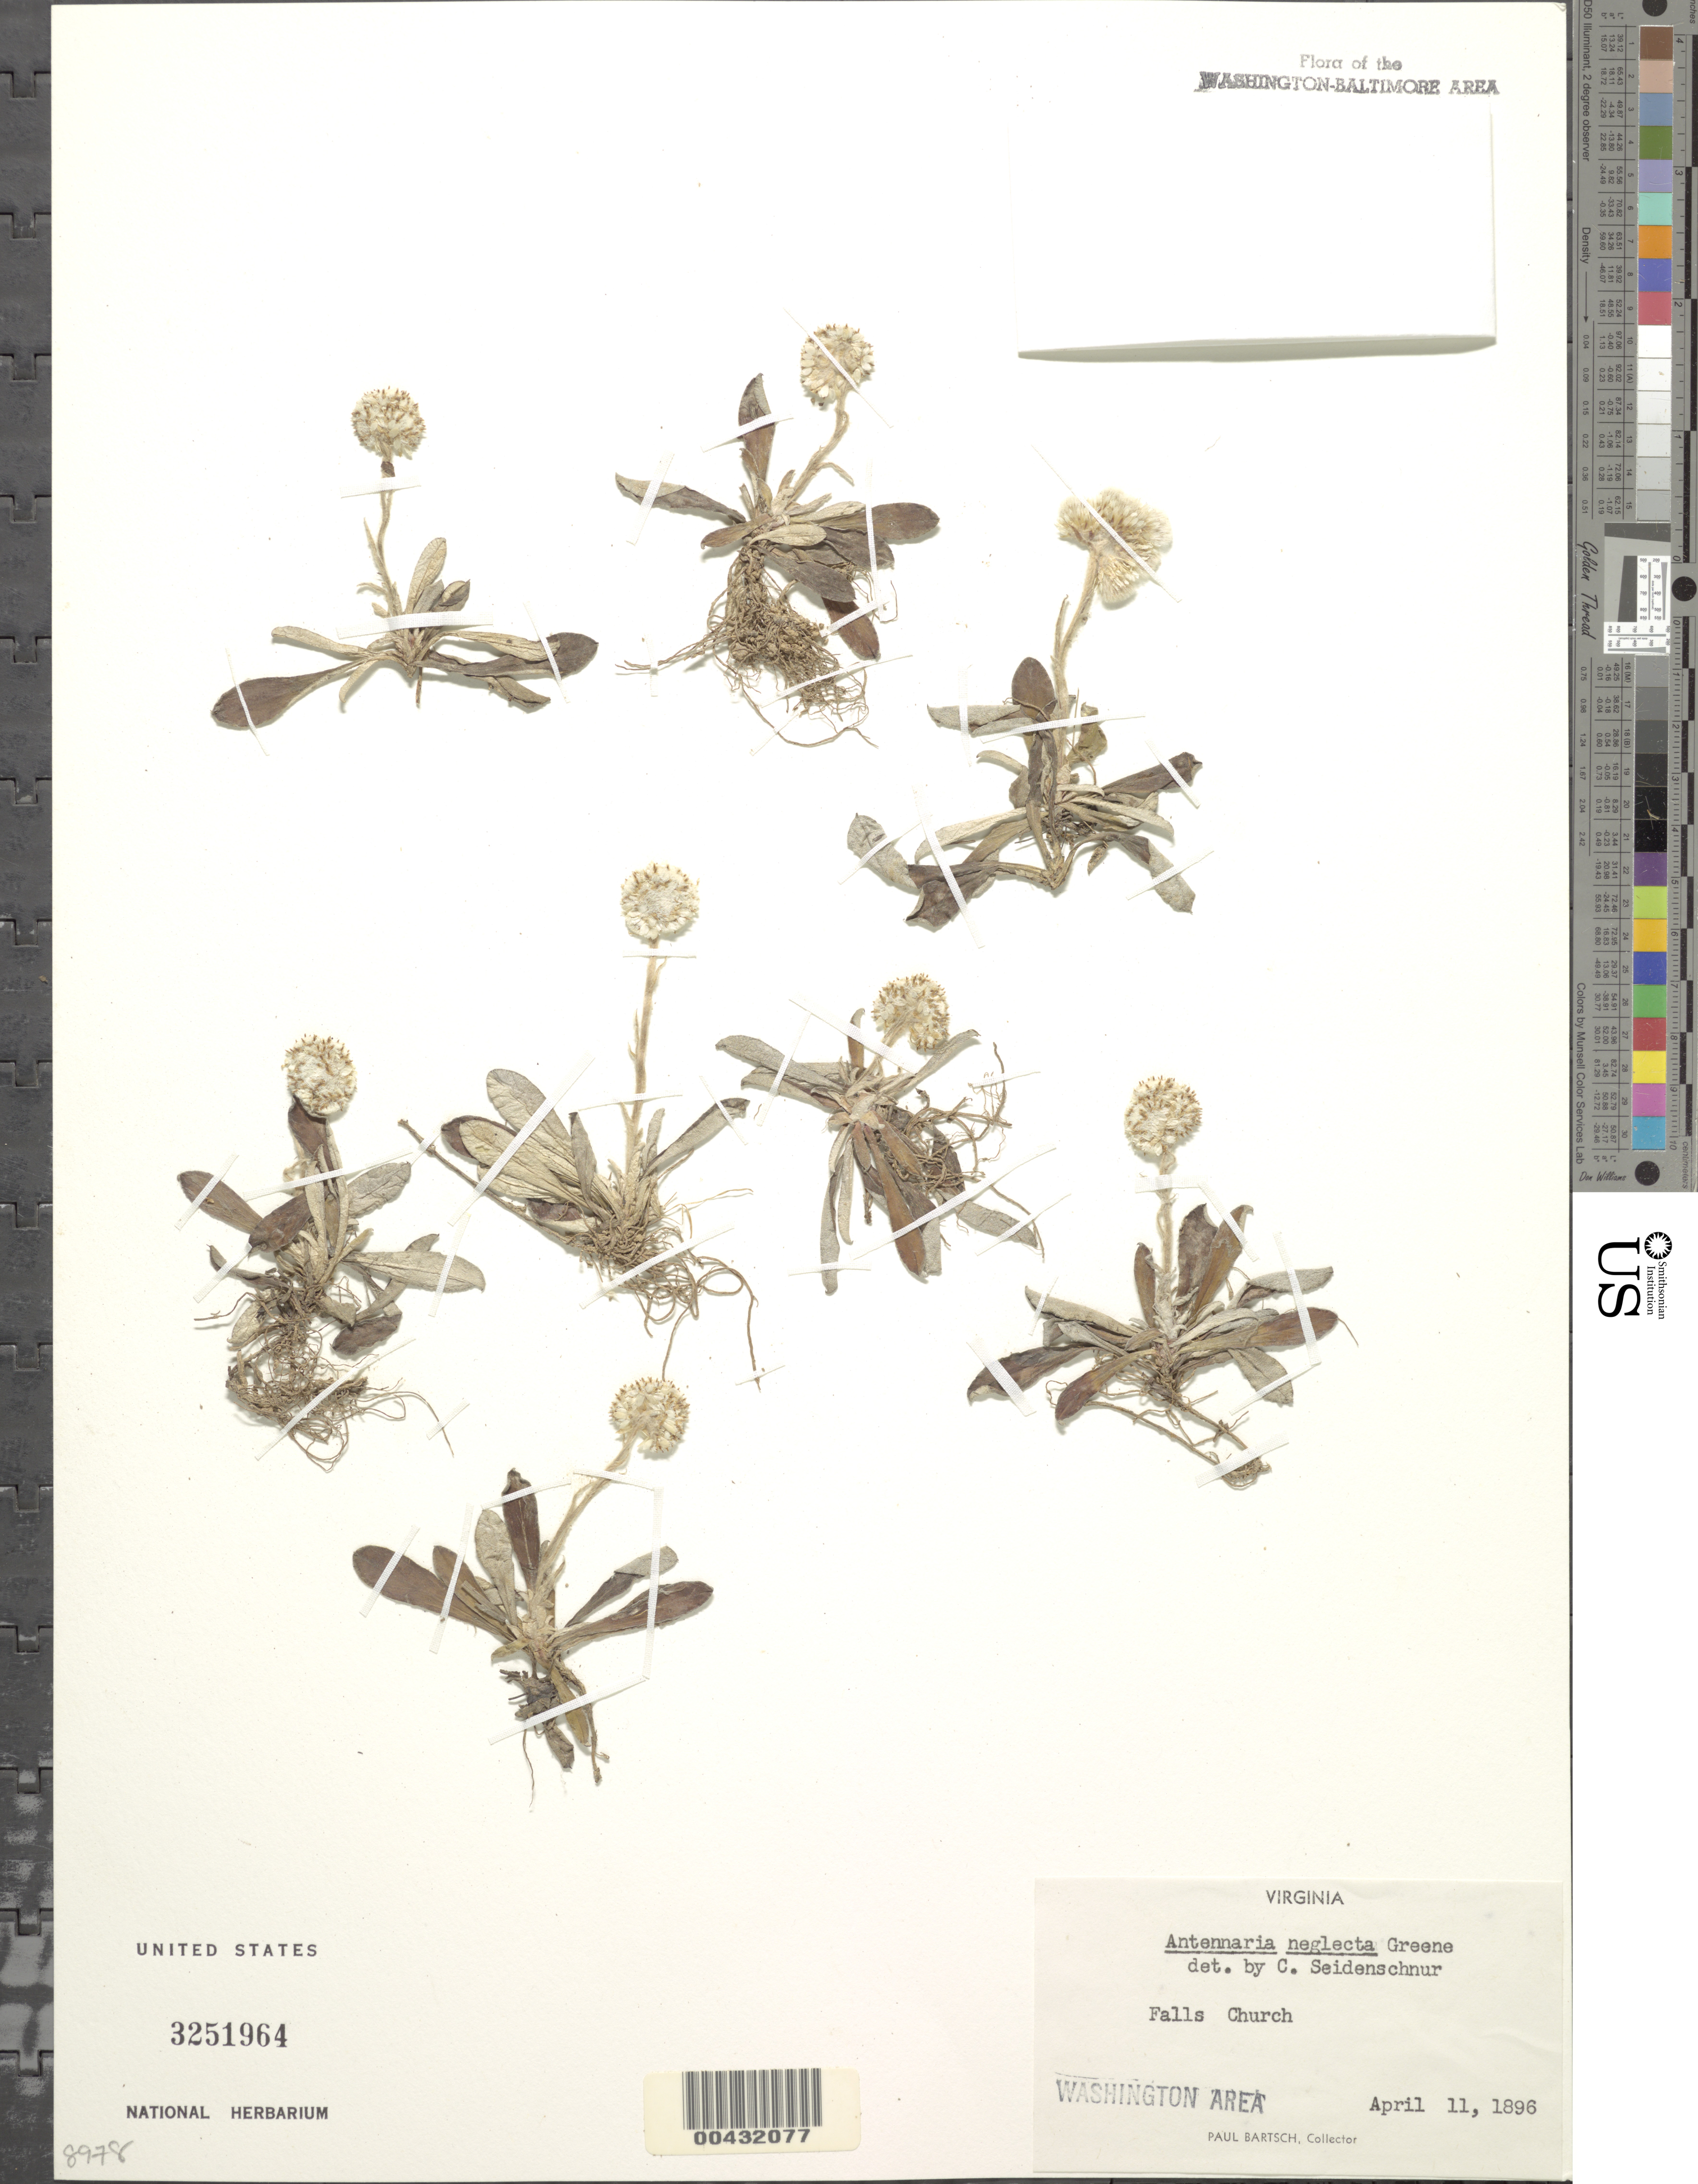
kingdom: Plantae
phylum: Tracheophyta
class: Magnoliopsida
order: Asterales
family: Asteraceae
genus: Antennaria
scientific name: Antennaria neglecta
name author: Greene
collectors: P. Bartsch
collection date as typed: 11 Apr 1896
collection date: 1896-04-11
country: United States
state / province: Virginia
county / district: City of Falls Church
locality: Falls Church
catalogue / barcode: US 3251964